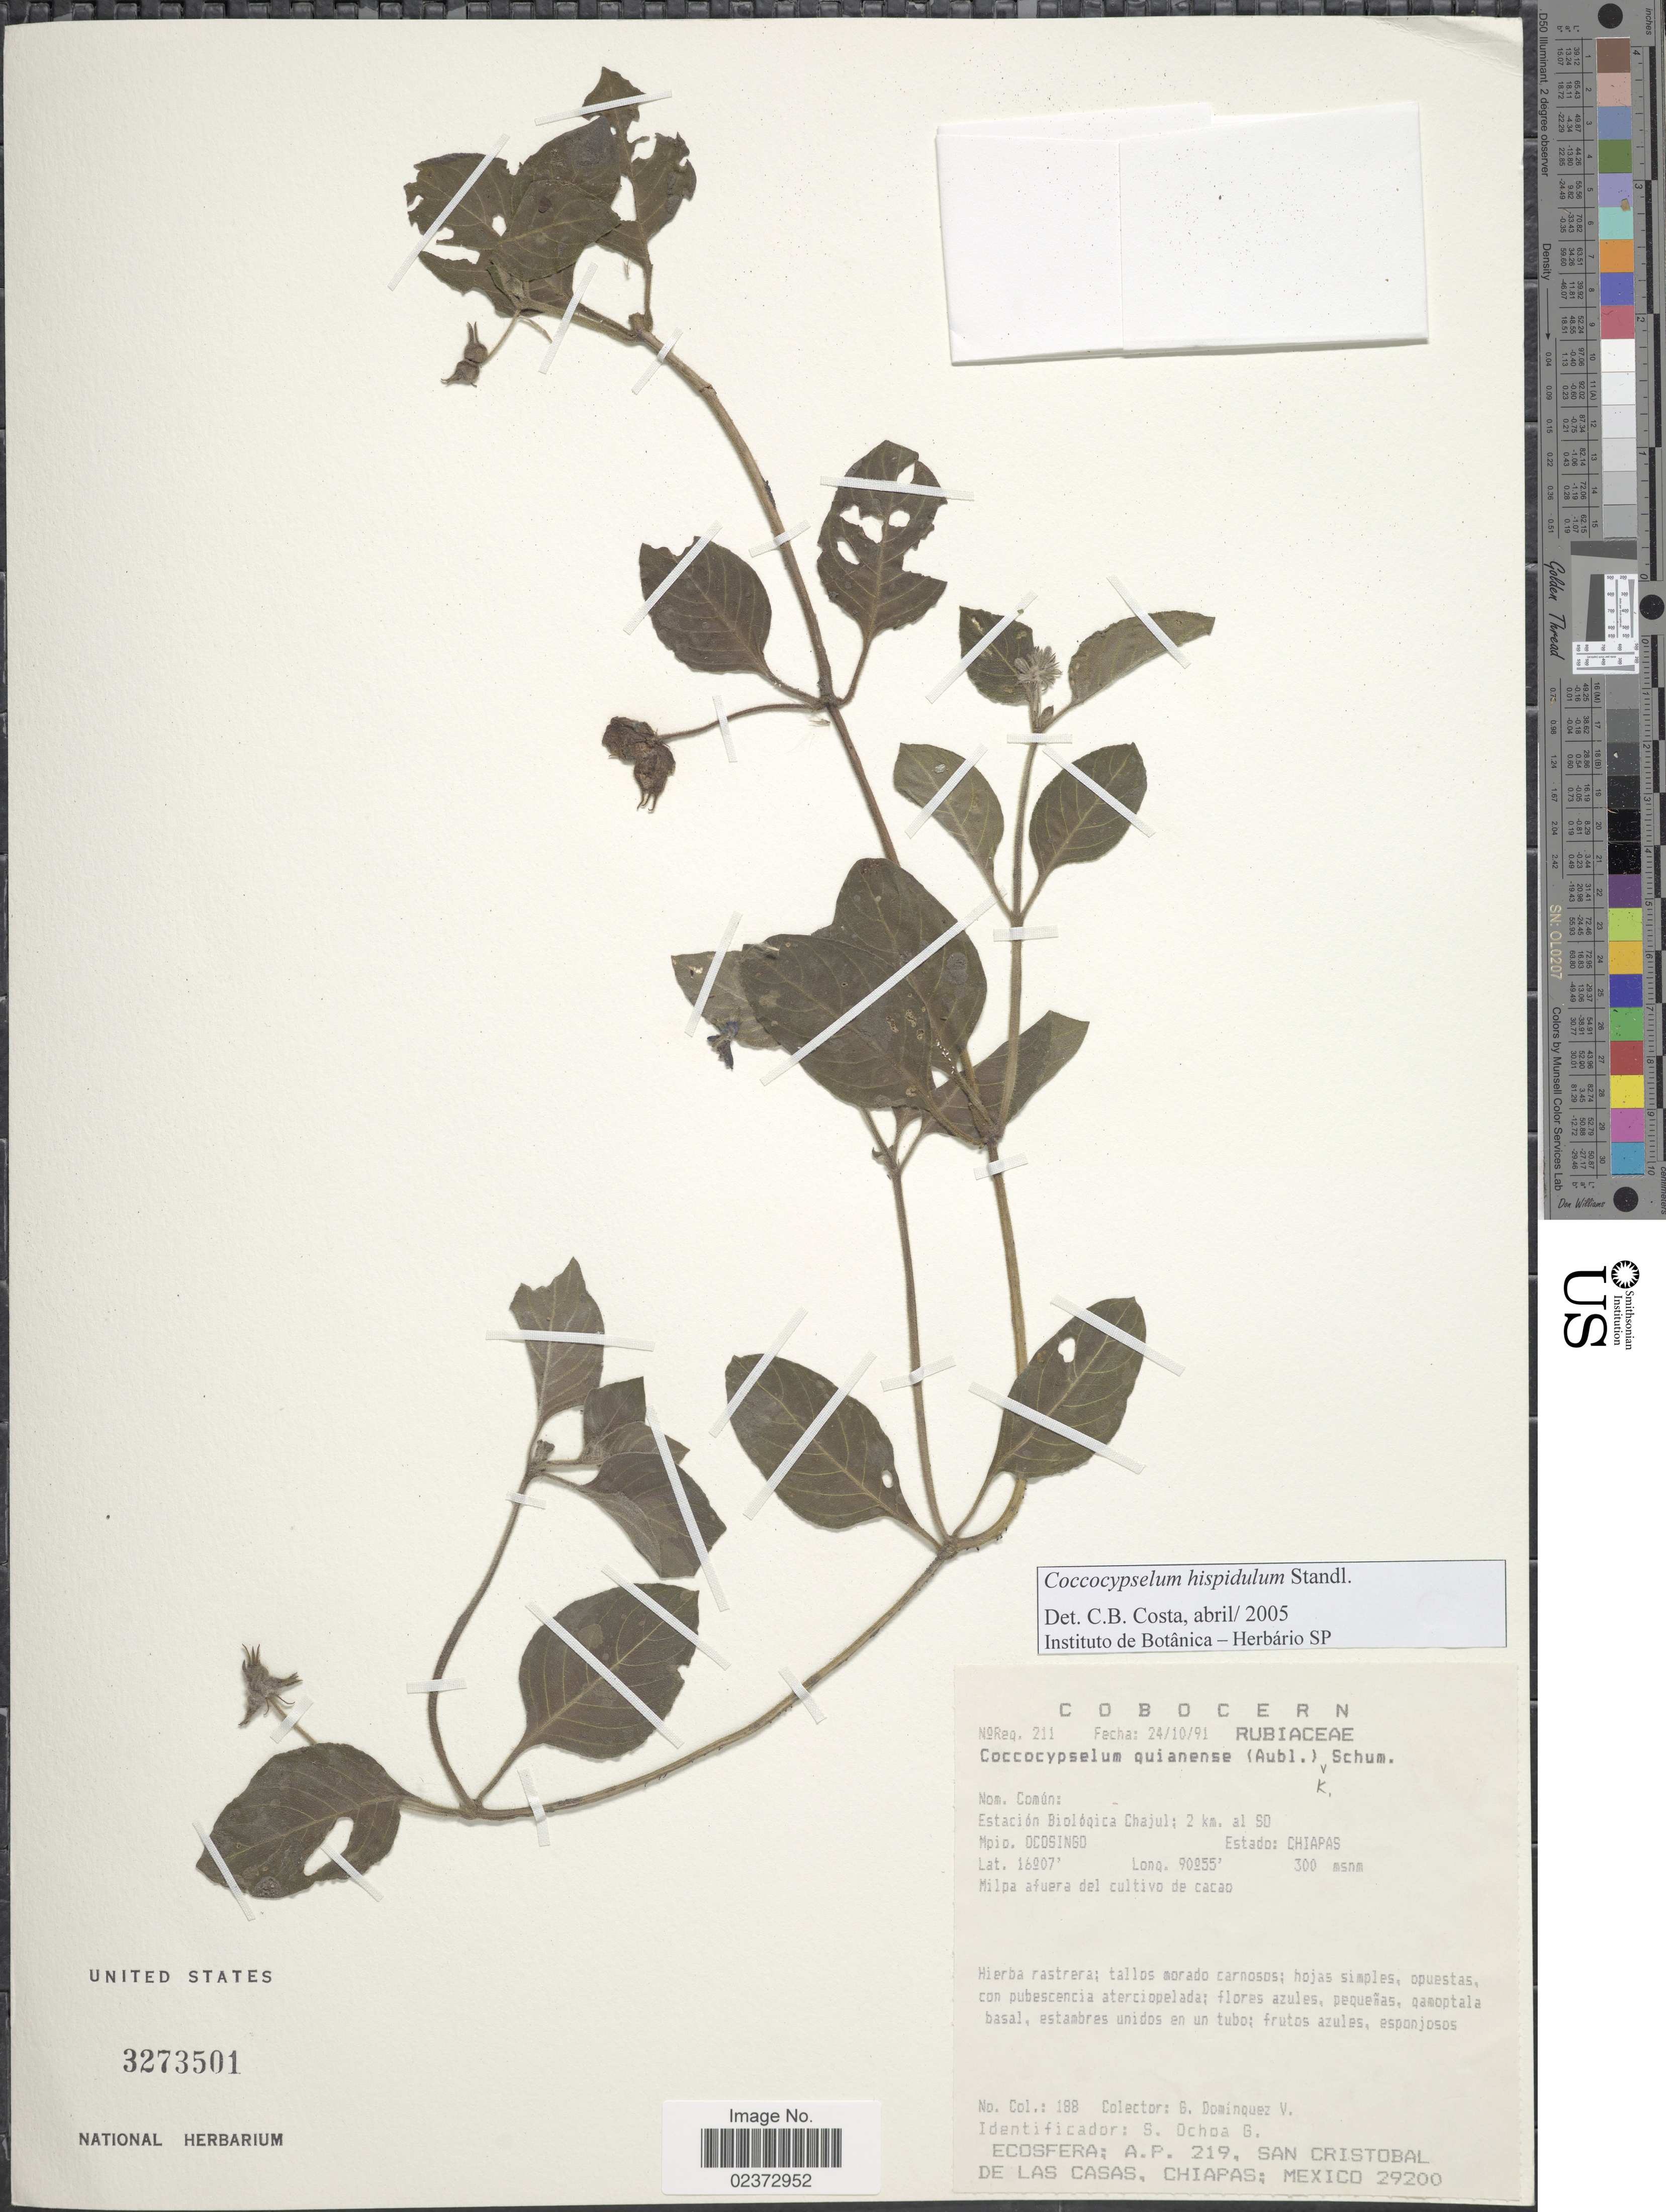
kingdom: Plantae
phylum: Tracheophyta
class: Magnoliopsida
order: Gentianales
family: Rubiaceae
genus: Coccocypselum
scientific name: Coccocypselum hispidulum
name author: (Standl.) Standl.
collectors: G. Dominquez V.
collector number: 188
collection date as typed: Transcribed d/m/y: 24/10/91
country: Mexico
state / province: Chiapas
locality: Estación Biológica Chajul; 2 km al SO, Mpio Ocosingo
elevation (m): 300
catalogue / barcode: US 3273501